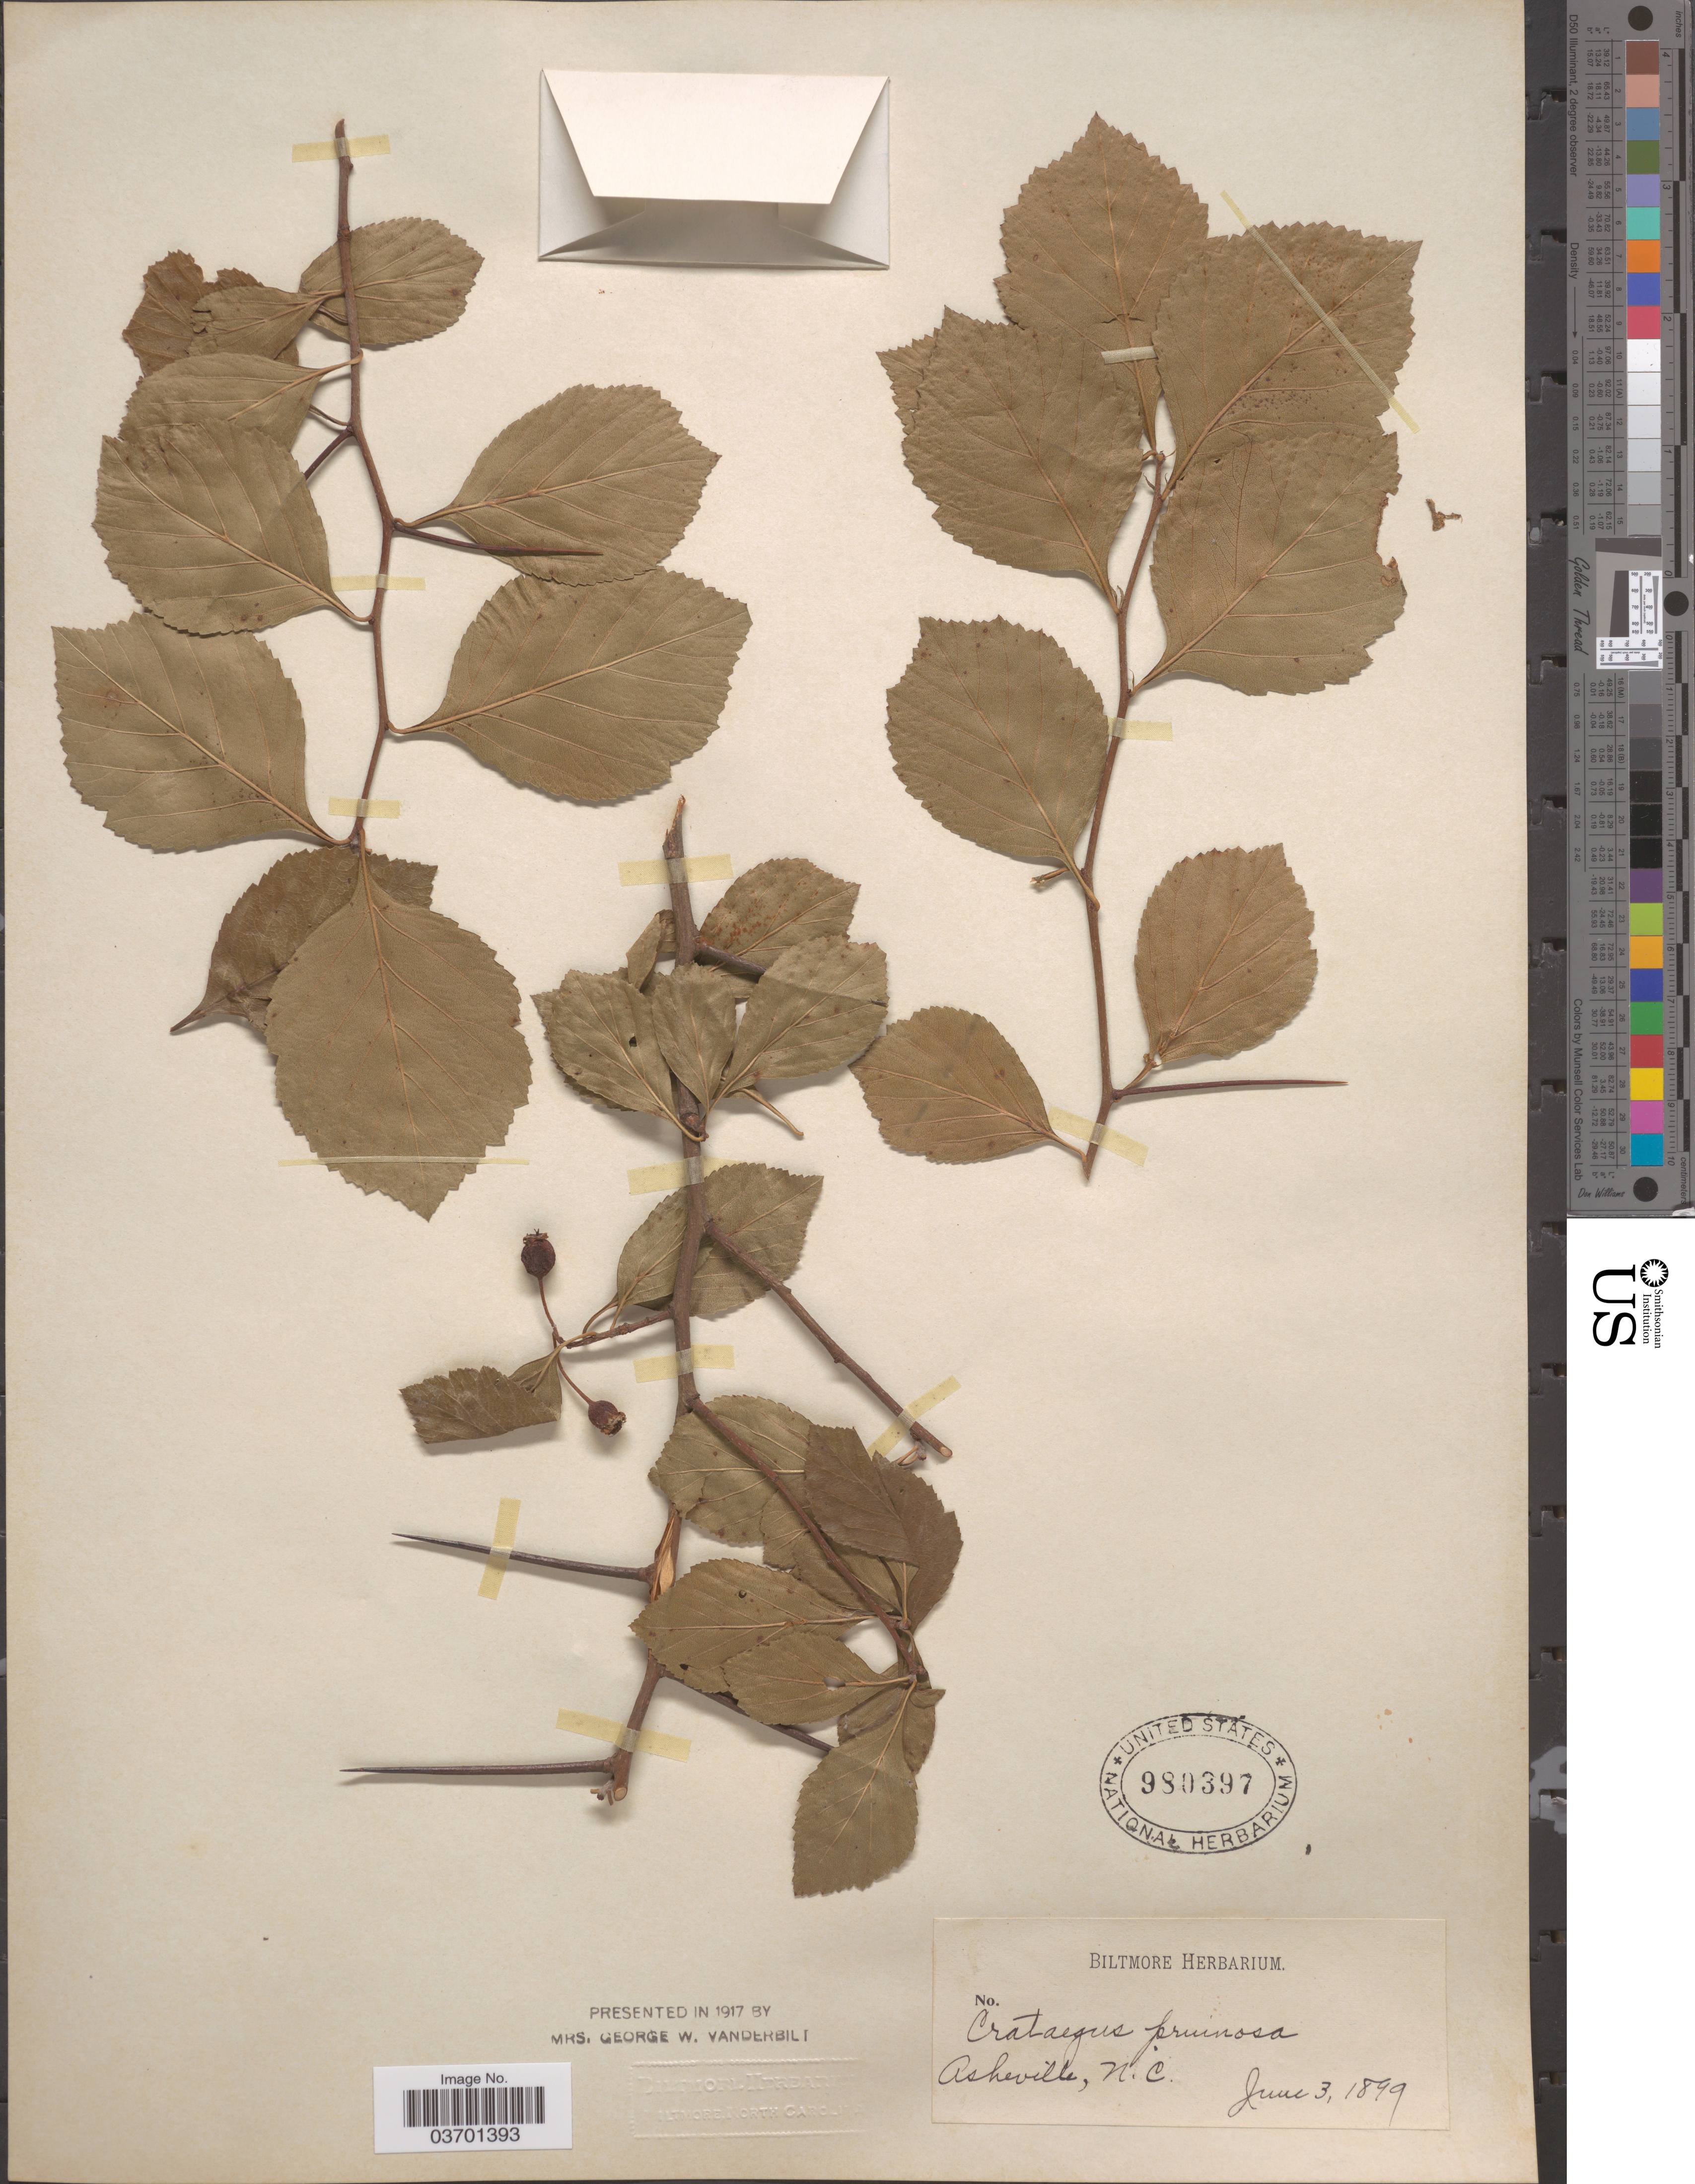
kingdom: Plantae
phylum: Tracheophyta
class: Magnoliopsida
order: Rosales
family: Rosaceae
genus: Crataegus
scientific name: Crataegus pruinosa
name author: (H.L. Wendl.) K. Koch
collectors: ex herb. Biltmore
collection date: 1899-06-03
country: United States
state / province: North Carolina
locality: Asheville.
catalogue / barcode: US 980397